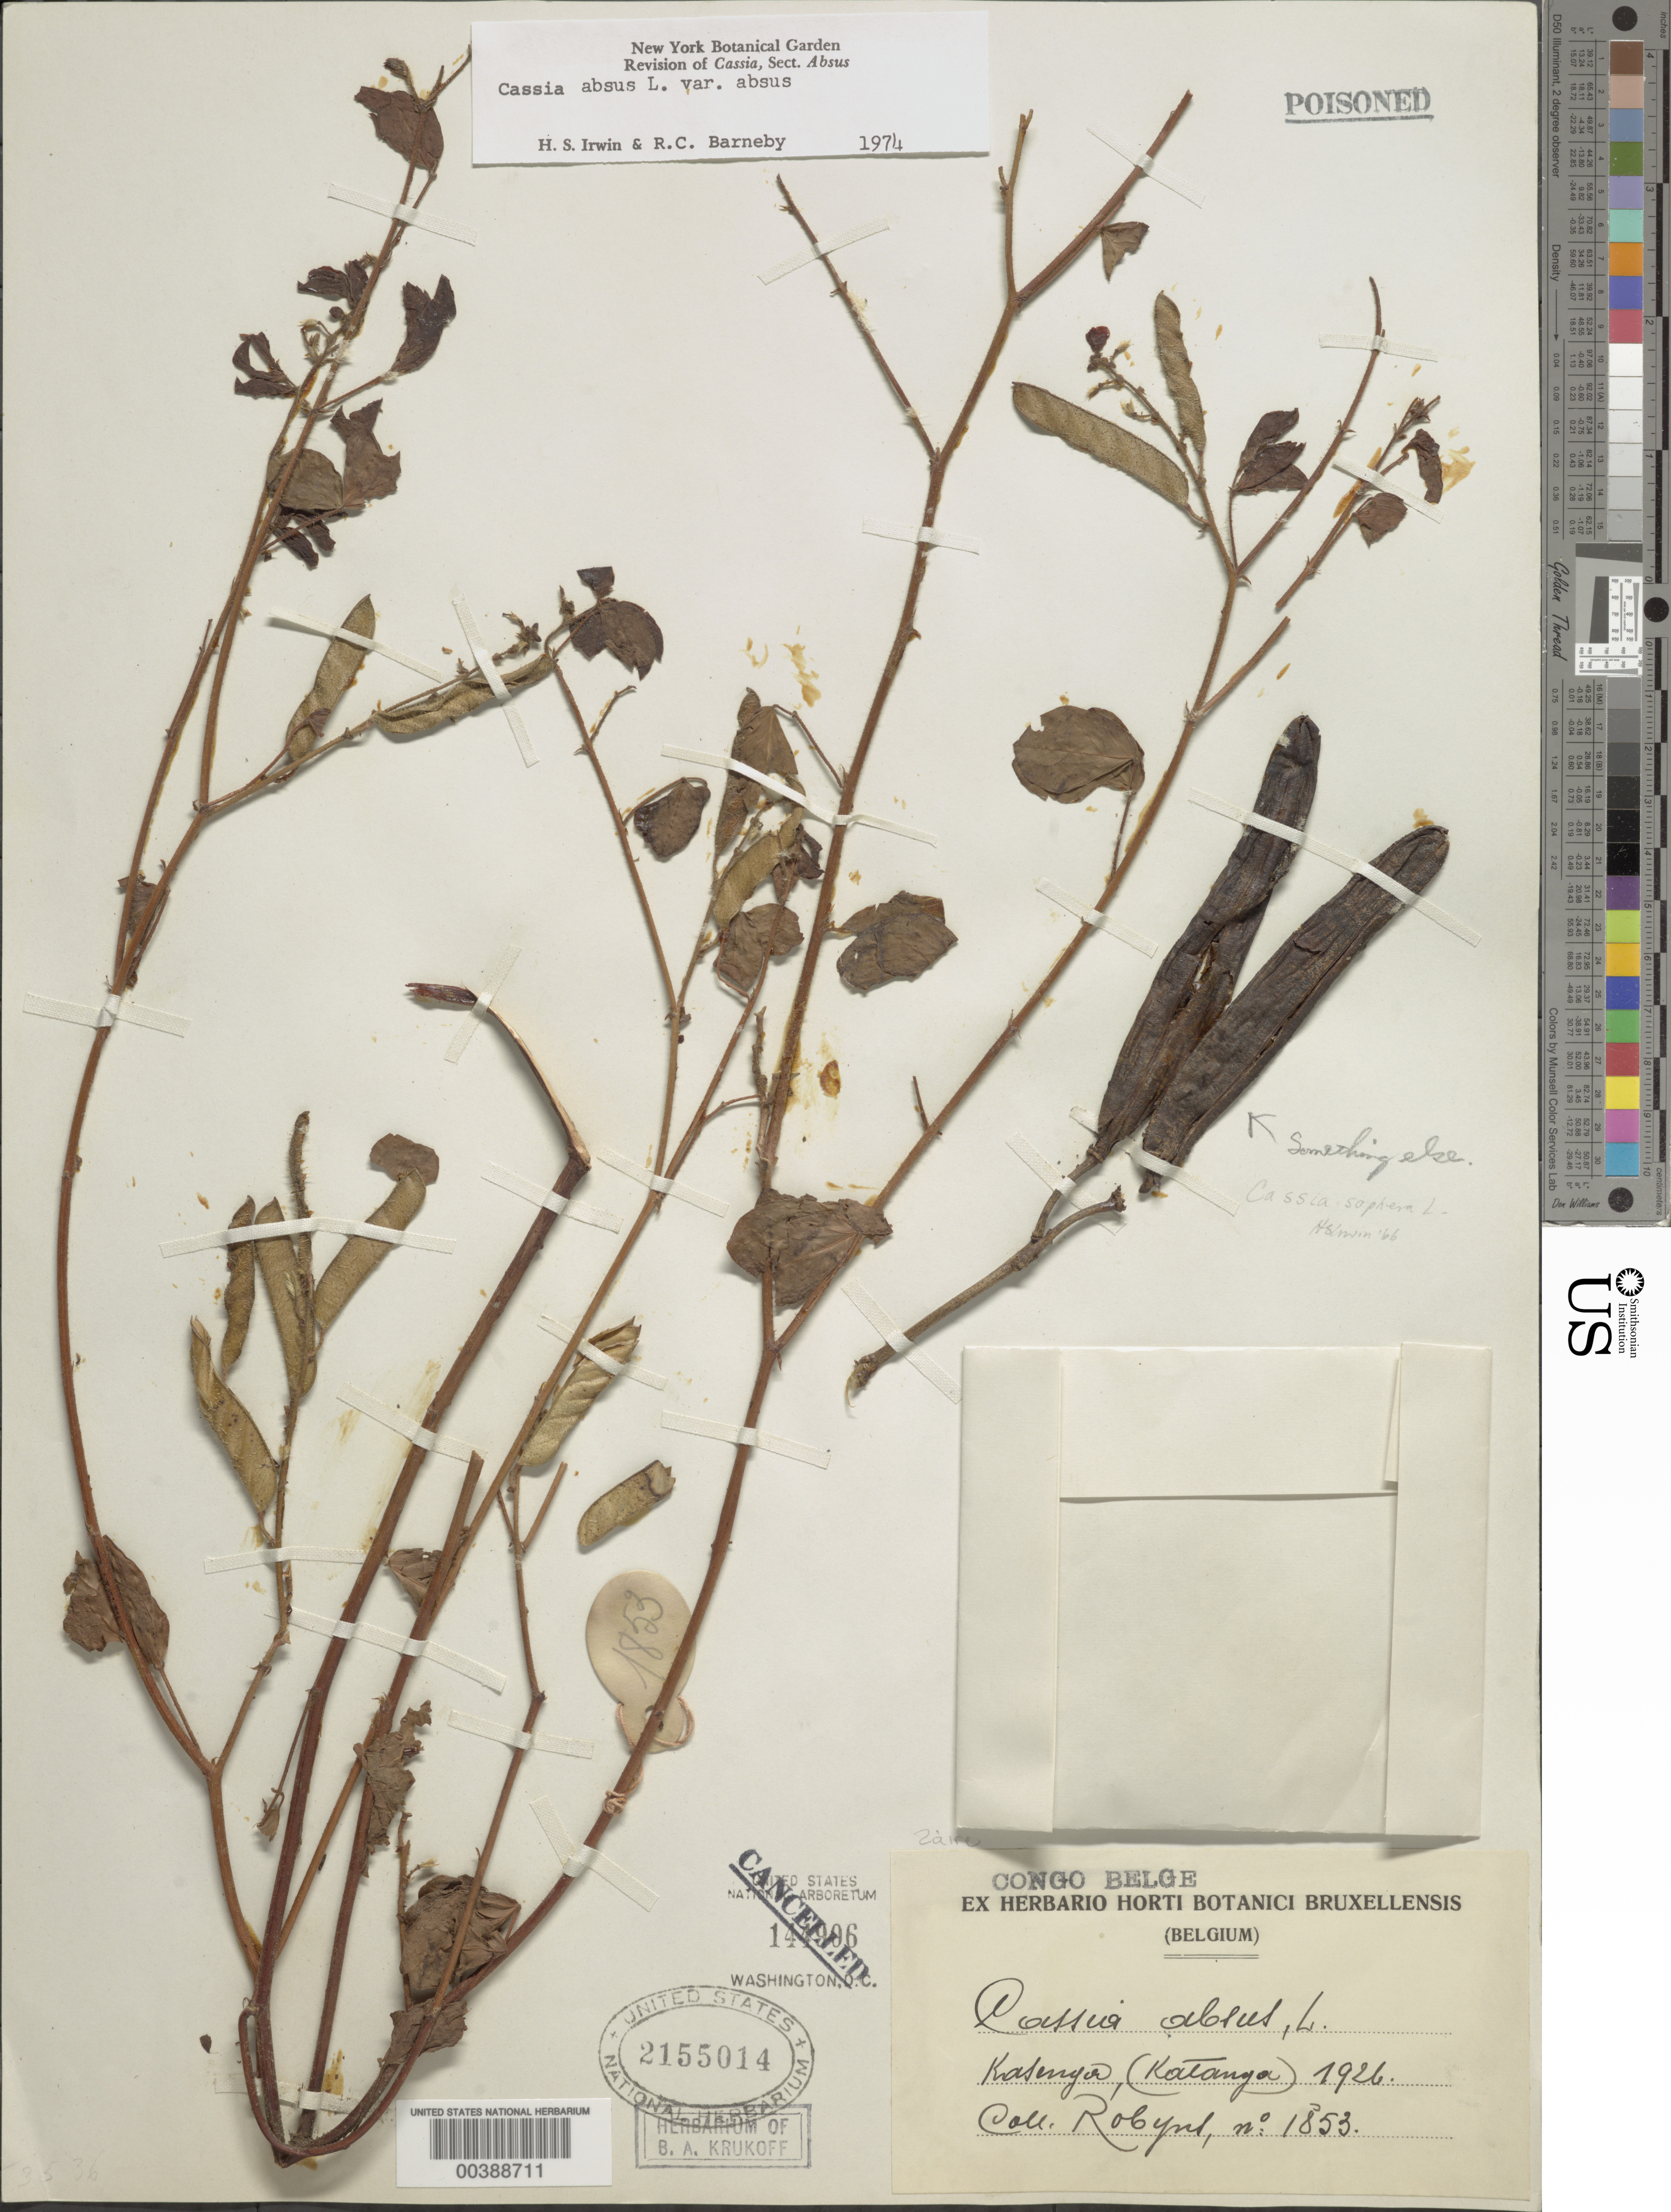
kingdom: Plantae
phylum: Tracheophyta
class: Magnoliopsida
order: Fabales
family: Fabaceae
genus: Chamaecrista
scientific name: Chamaecrista absus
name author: (L.) H.S. Irwin & Barneby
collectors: F. Robyns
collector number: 1853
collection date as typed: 1926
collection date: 1926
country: Congo, Democratic Republic of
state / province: Haut-Katanga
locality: Kasenga (katanga)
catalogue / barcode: US 2155014